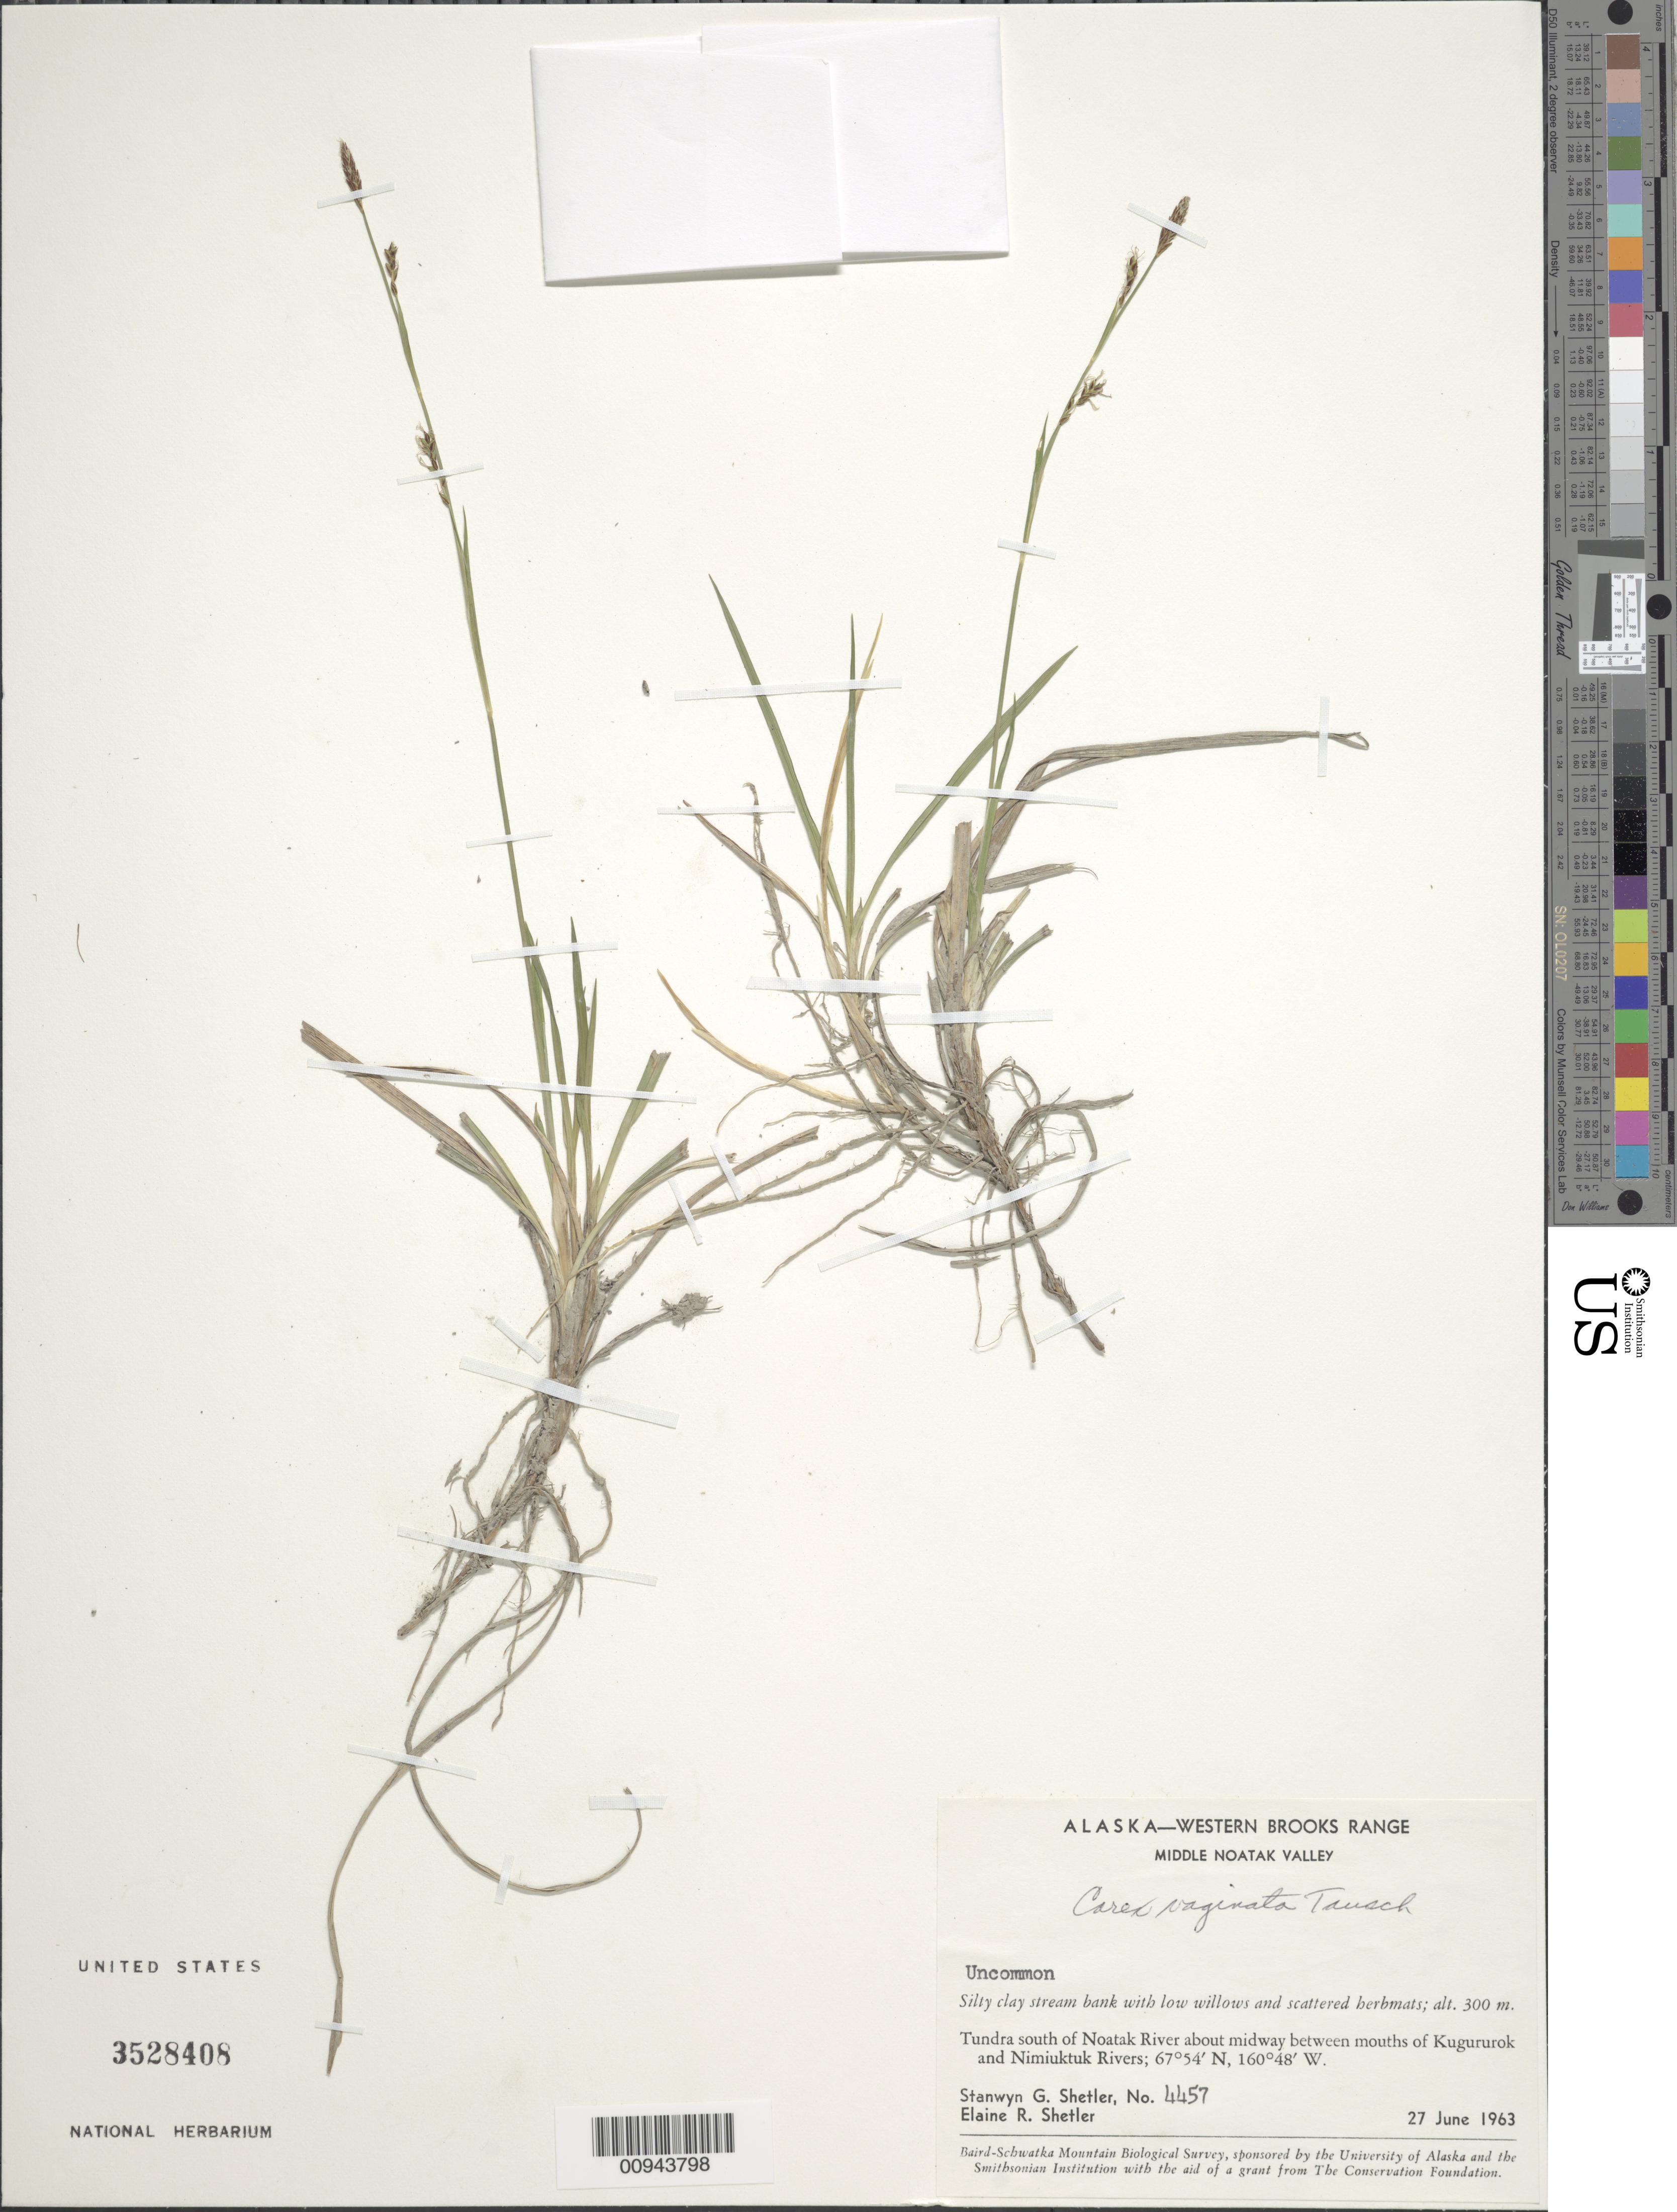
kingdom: Plantae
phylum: Tracheophyta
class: Liliopsida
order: Poales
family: Cyperaceae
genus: Carex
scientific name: Carex vaginata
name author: Tausch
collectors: S. Shetler & E. R. Shetler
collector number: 4457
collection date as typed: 27 Jun 1963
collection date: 1963-06-27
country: United States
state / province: Alaska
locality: S of Noatak River about midway between mouths of Kugururok and Nimiuktuk Rivers. Western Brooks Range, Middle Noatak Valley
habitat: Tundra. Silty clay stream bank with low willows and scattered herbmats.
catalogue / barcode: US 3528408